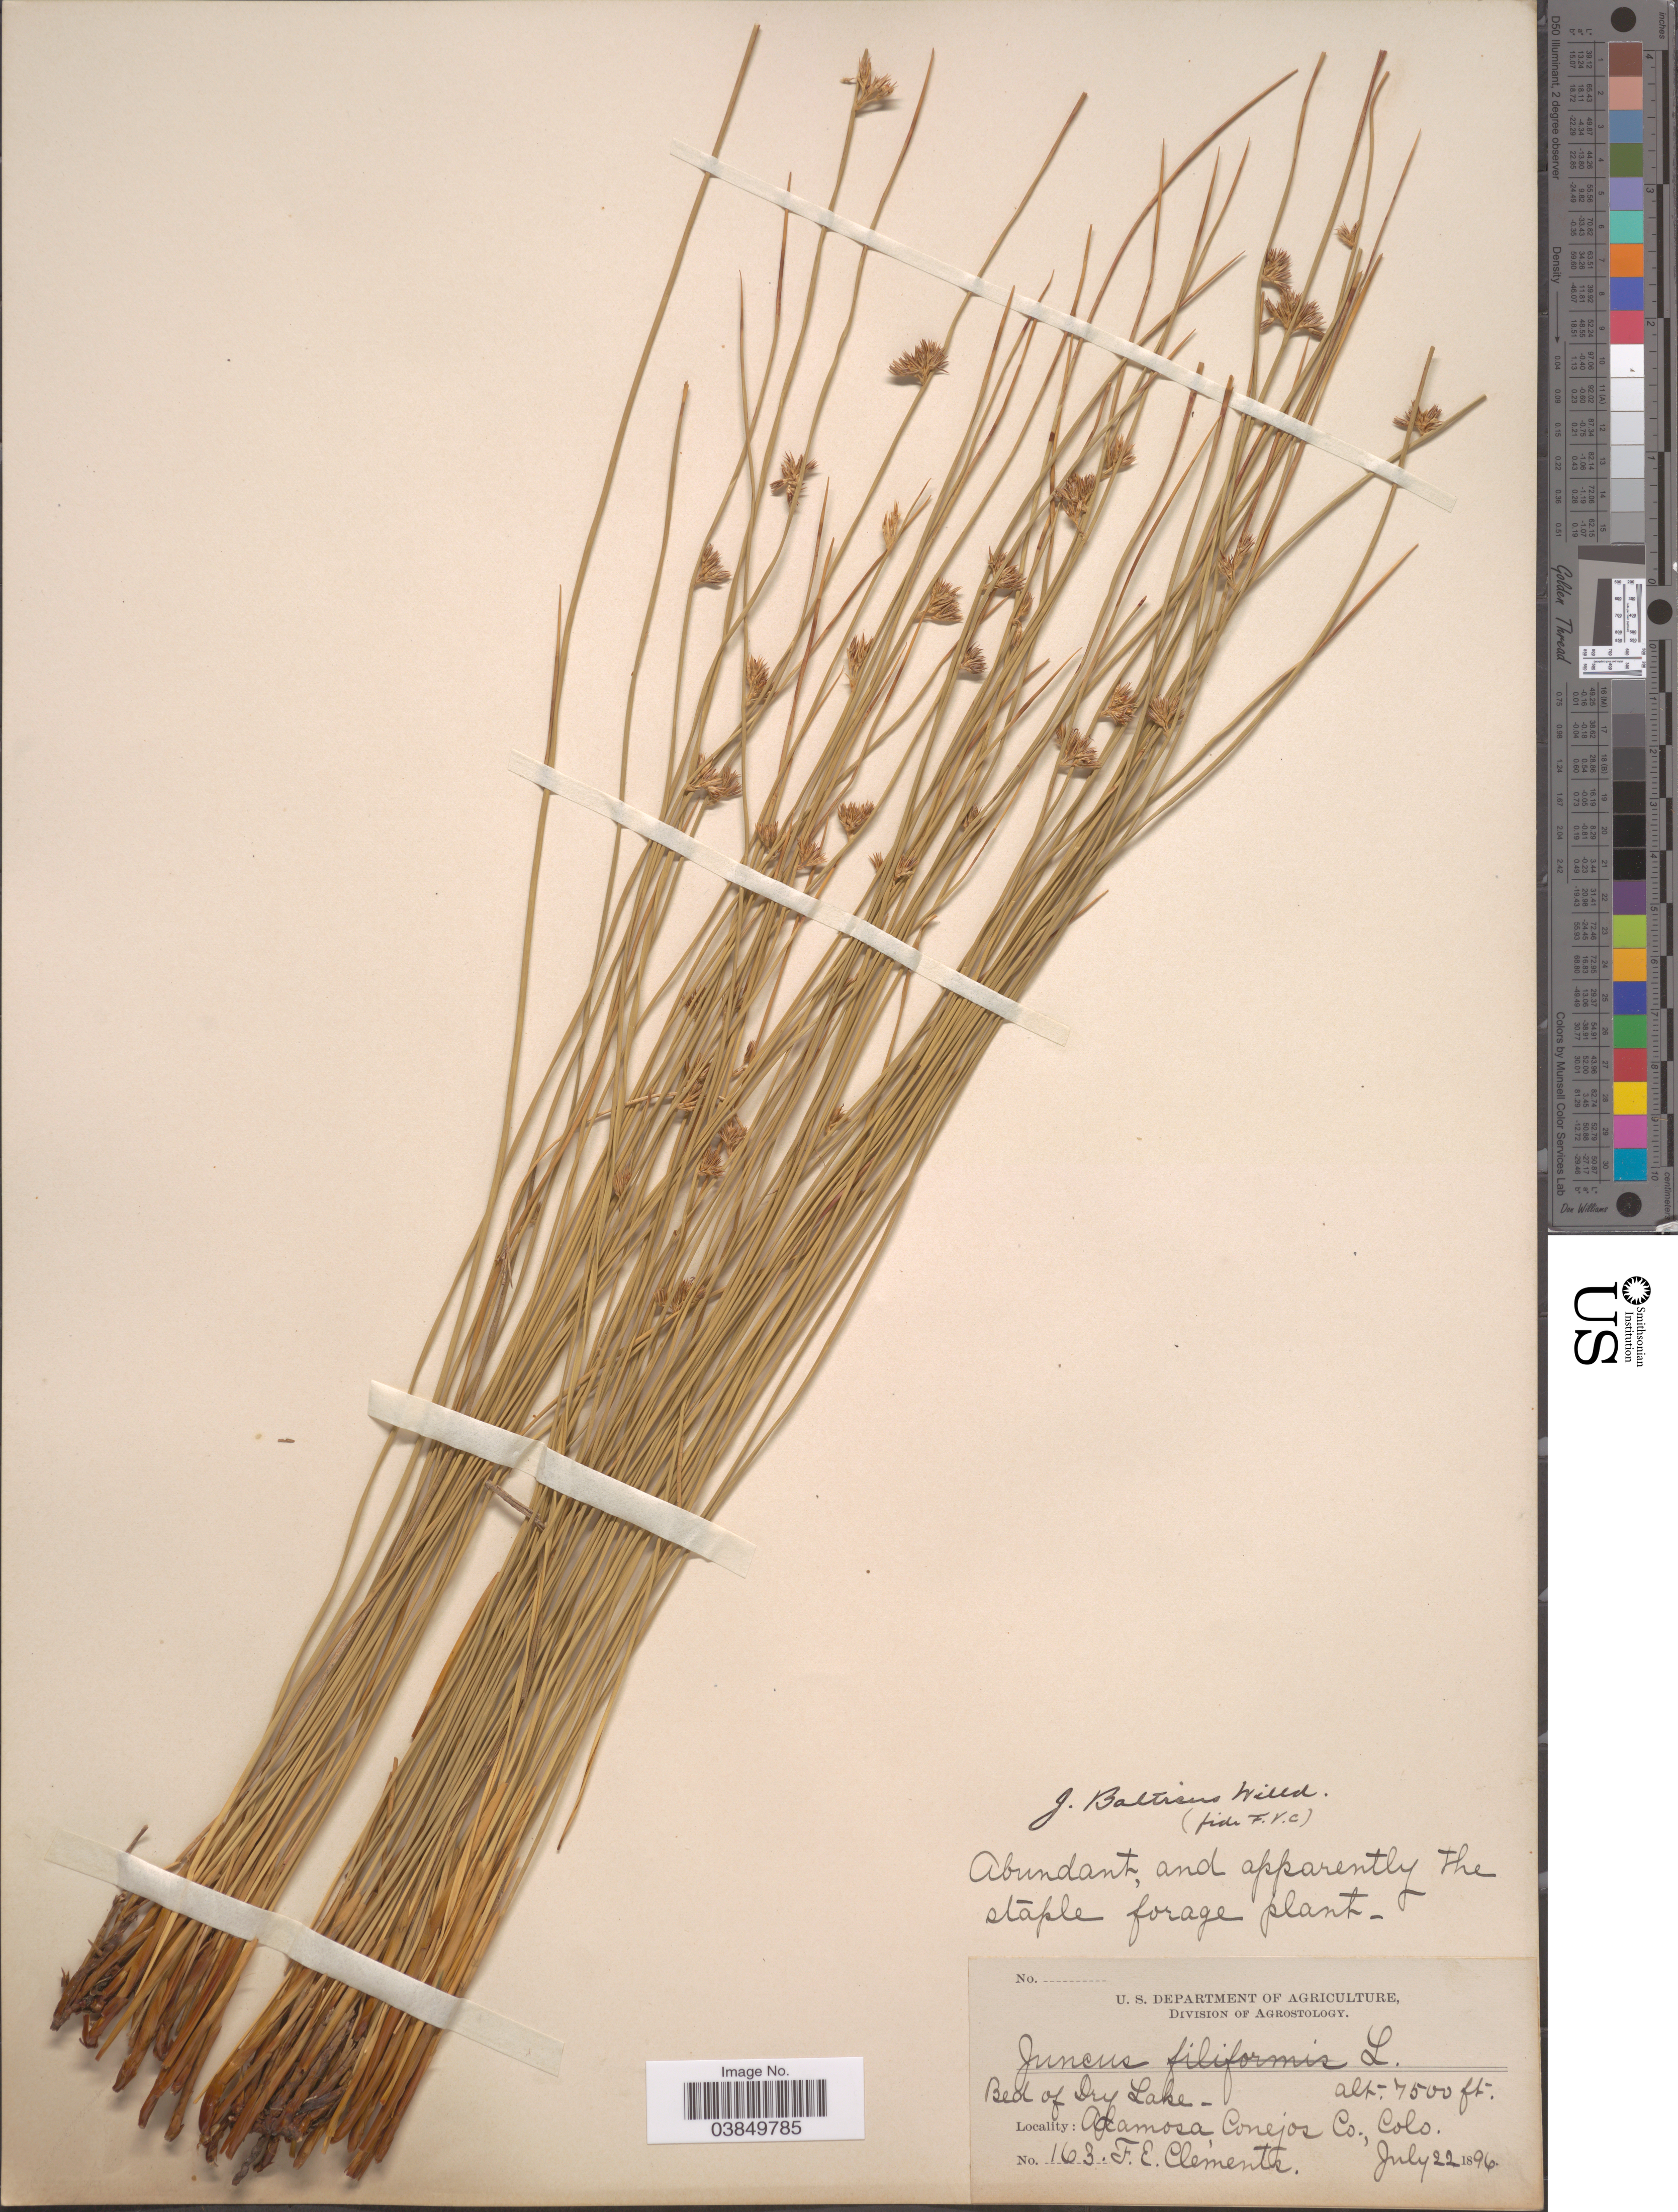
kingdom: Plantae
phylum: Tracheophyta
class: Liliopsida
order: Poales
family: Juncaceae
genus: Juncus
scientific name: Juncus balticus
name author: Willd.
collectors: F. E. Clements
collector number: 163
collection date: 1896-07-22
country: United States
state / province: Colorado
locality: Bed of Dry Lake. Alamosa, Conejos Co.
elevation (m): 2286